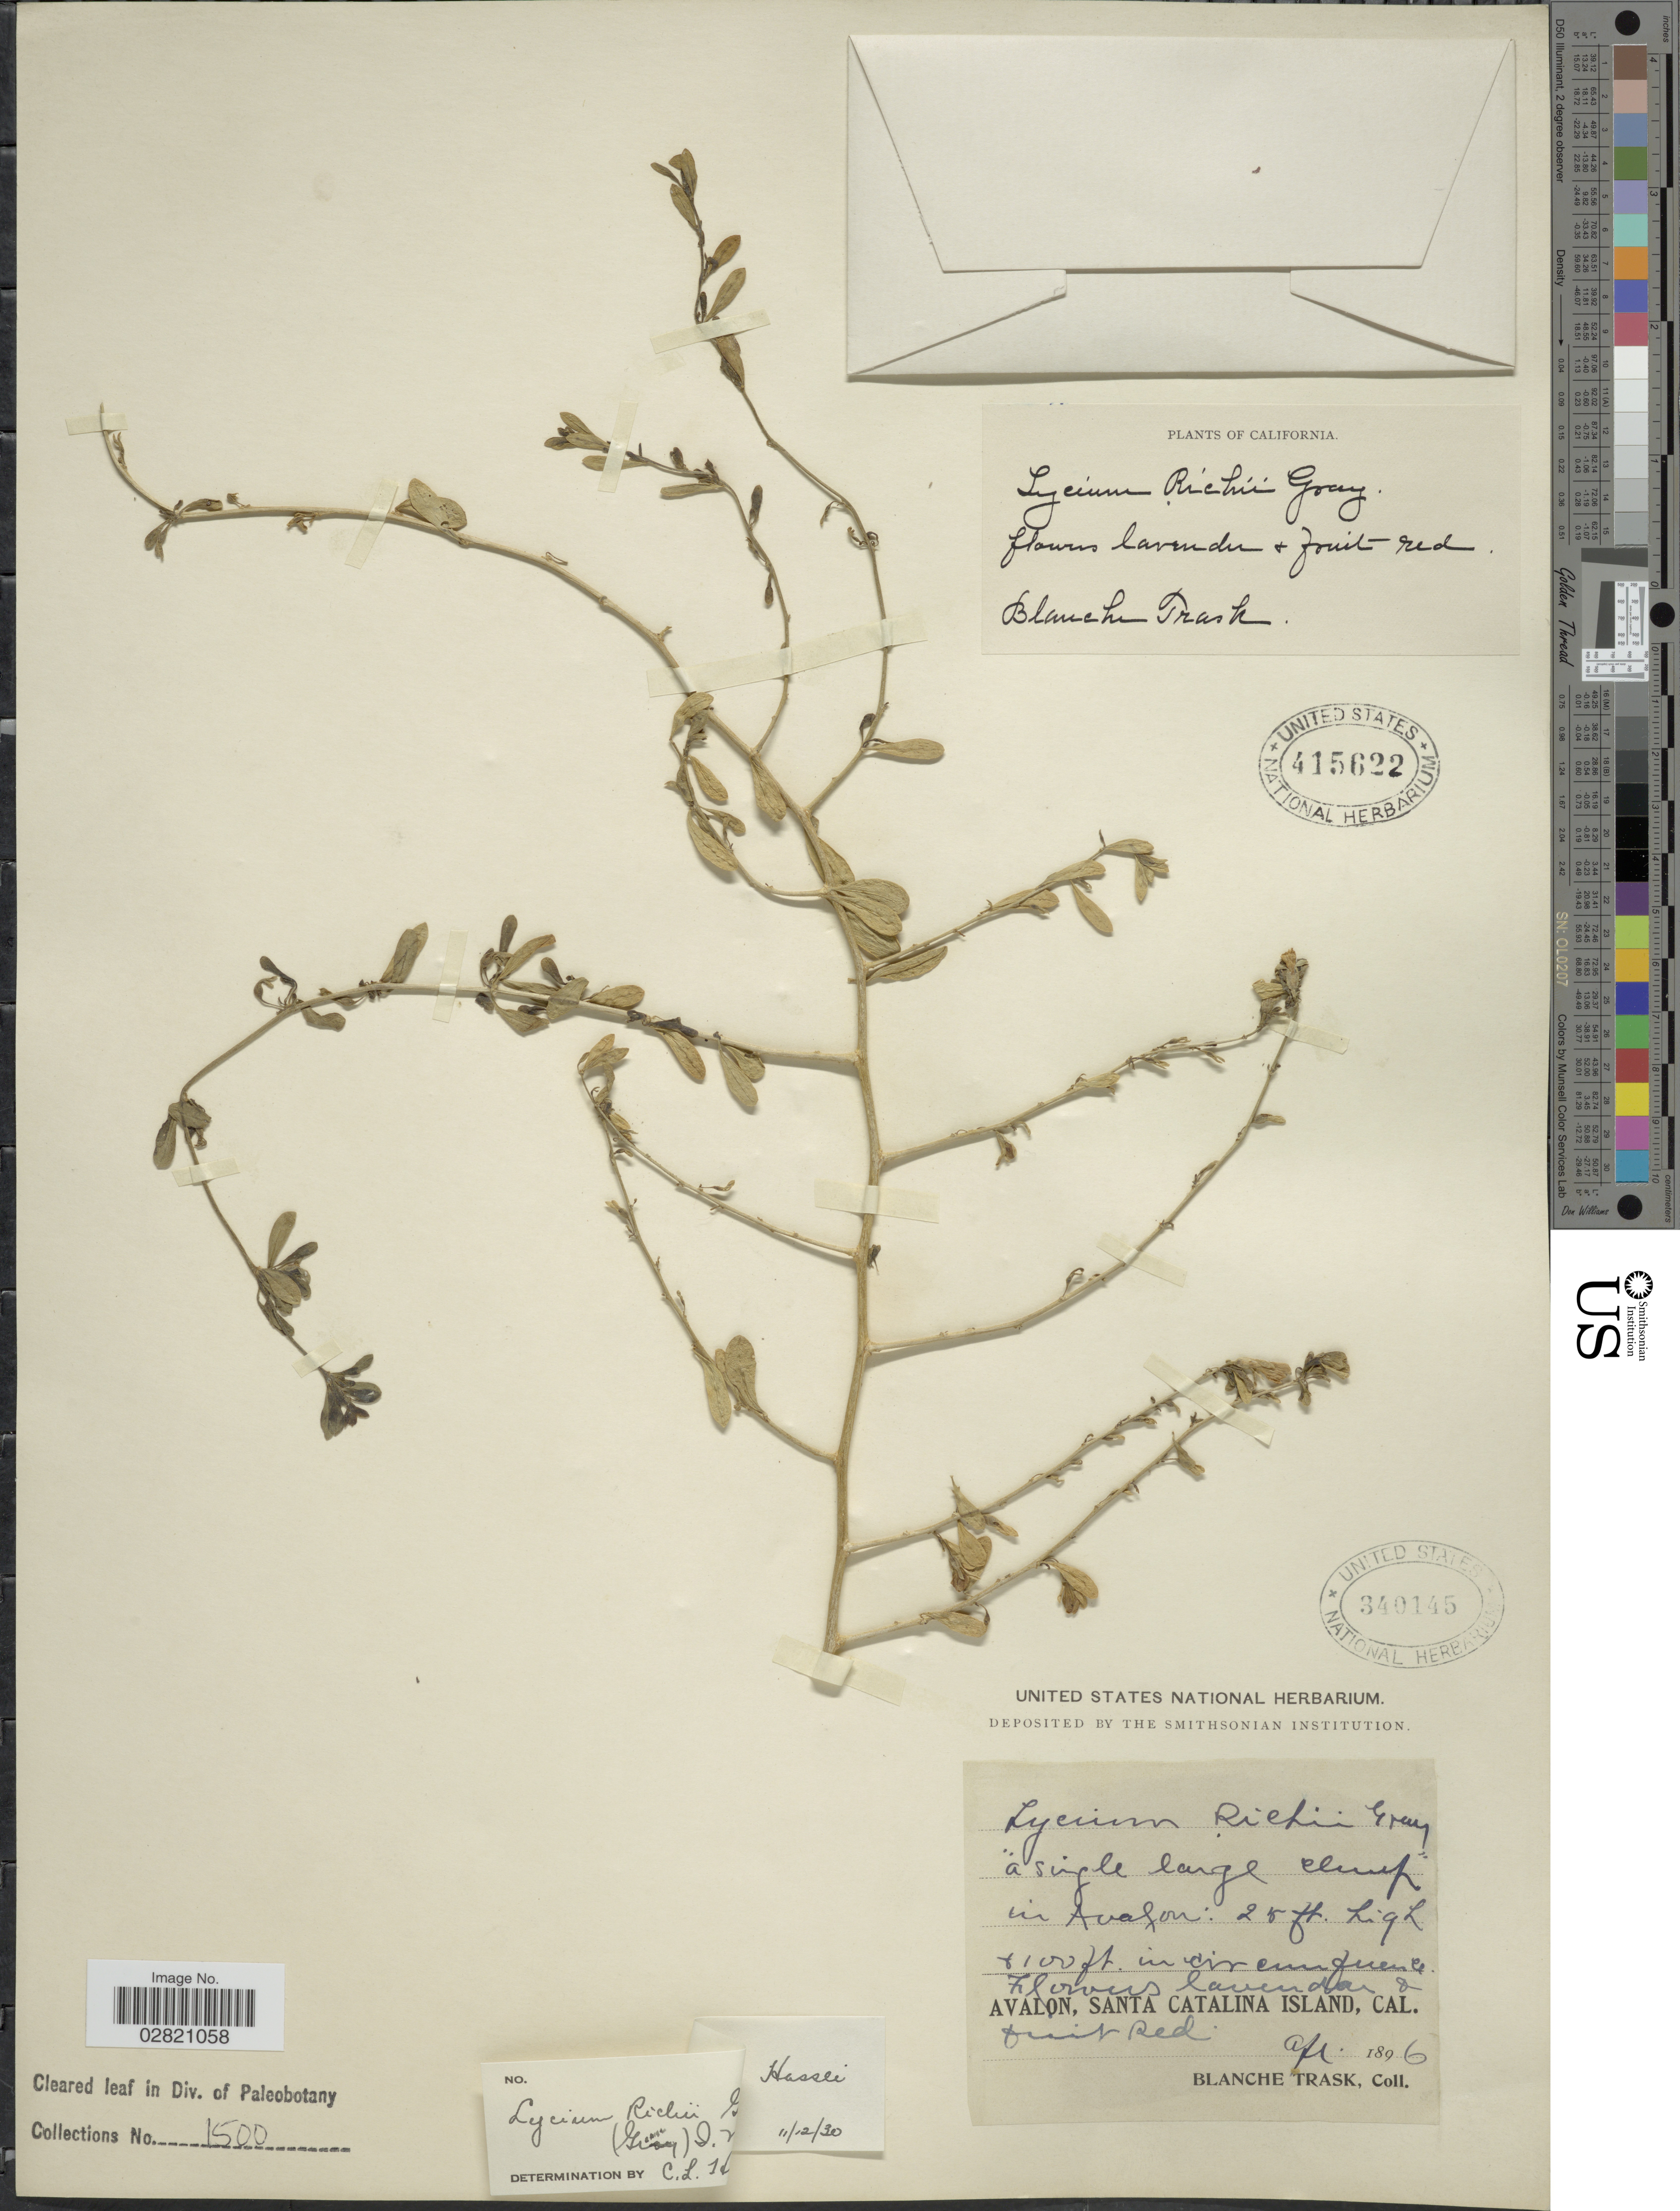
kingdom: Plantae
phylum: Tracheophyta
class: Magnoliopsida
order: Solanales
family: Solanaceae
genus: Lycium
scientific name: Lycium richii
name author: A. Gray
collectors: B. Trask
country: United States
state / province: California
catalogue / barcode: US 415622-2